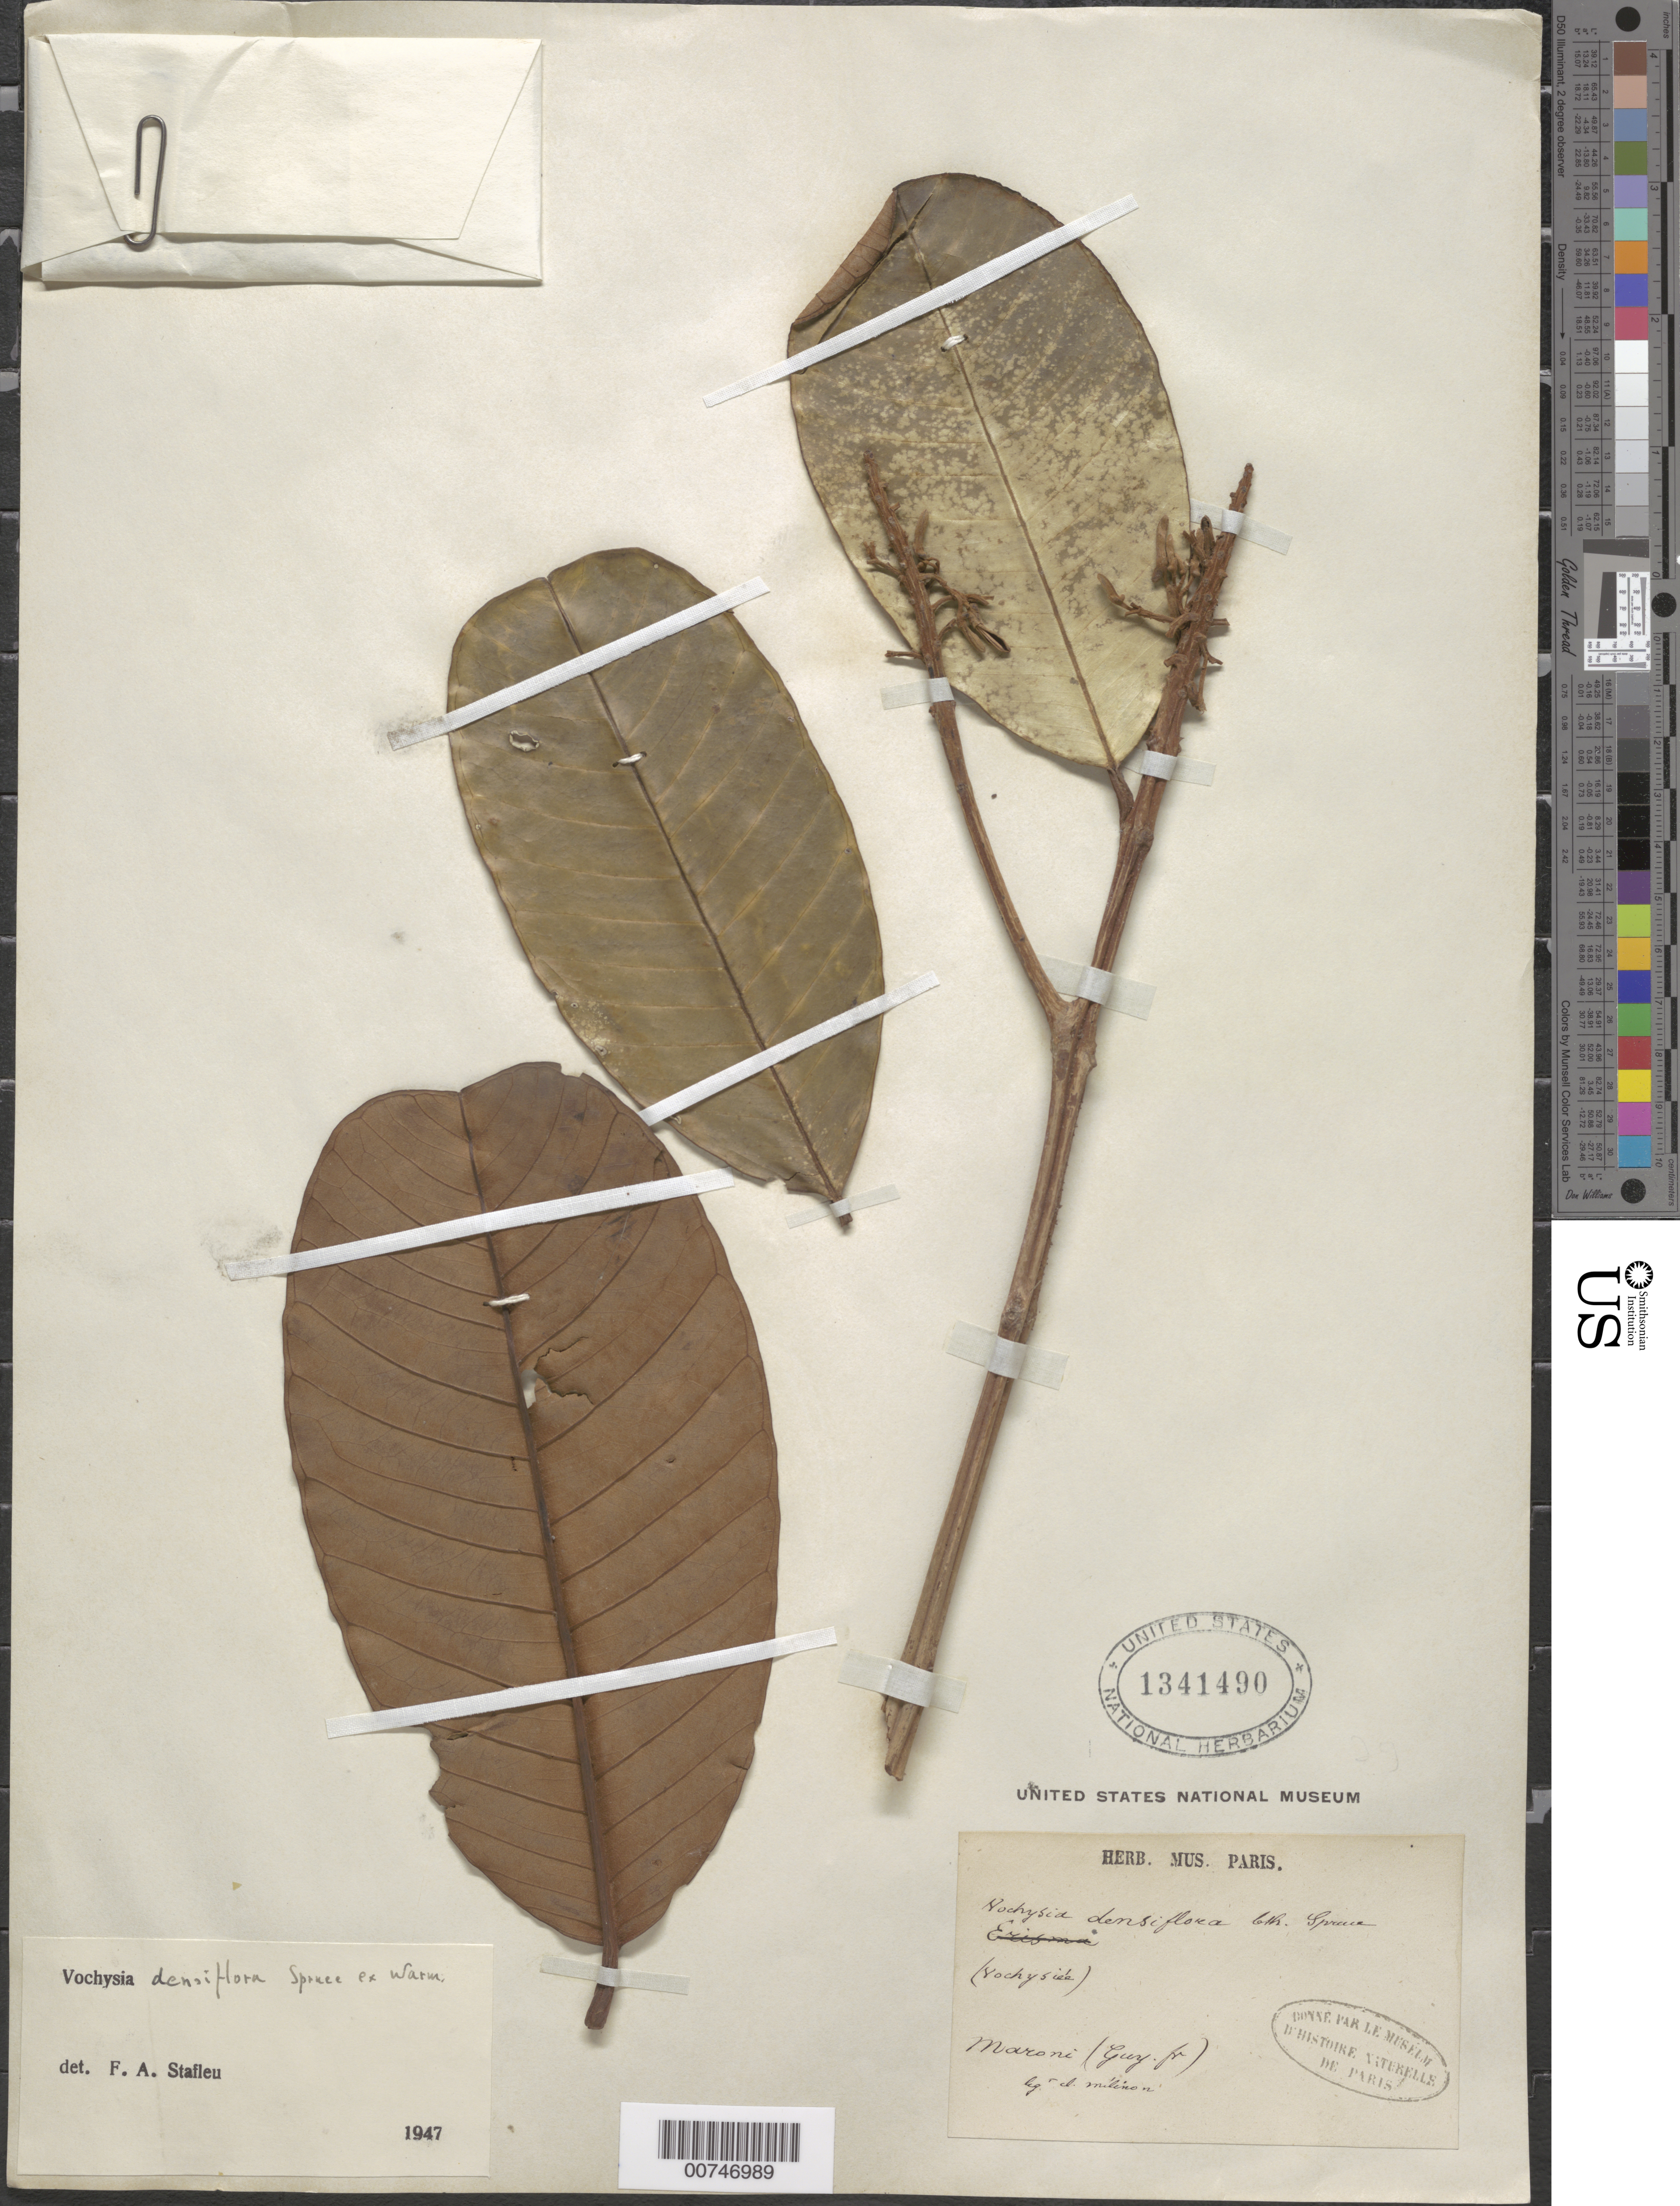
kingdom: Plantae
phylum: Tracheophyta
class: Magnoliopsida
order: Myrtales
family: Vochysiaceae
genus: Vochysia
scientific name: Vochysia densiflora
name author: Spruce ex Warm.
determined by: Stafleu, F. A.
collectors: E. Mélinon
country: French Guiana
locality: Maroni R.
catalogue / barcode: US 1341490